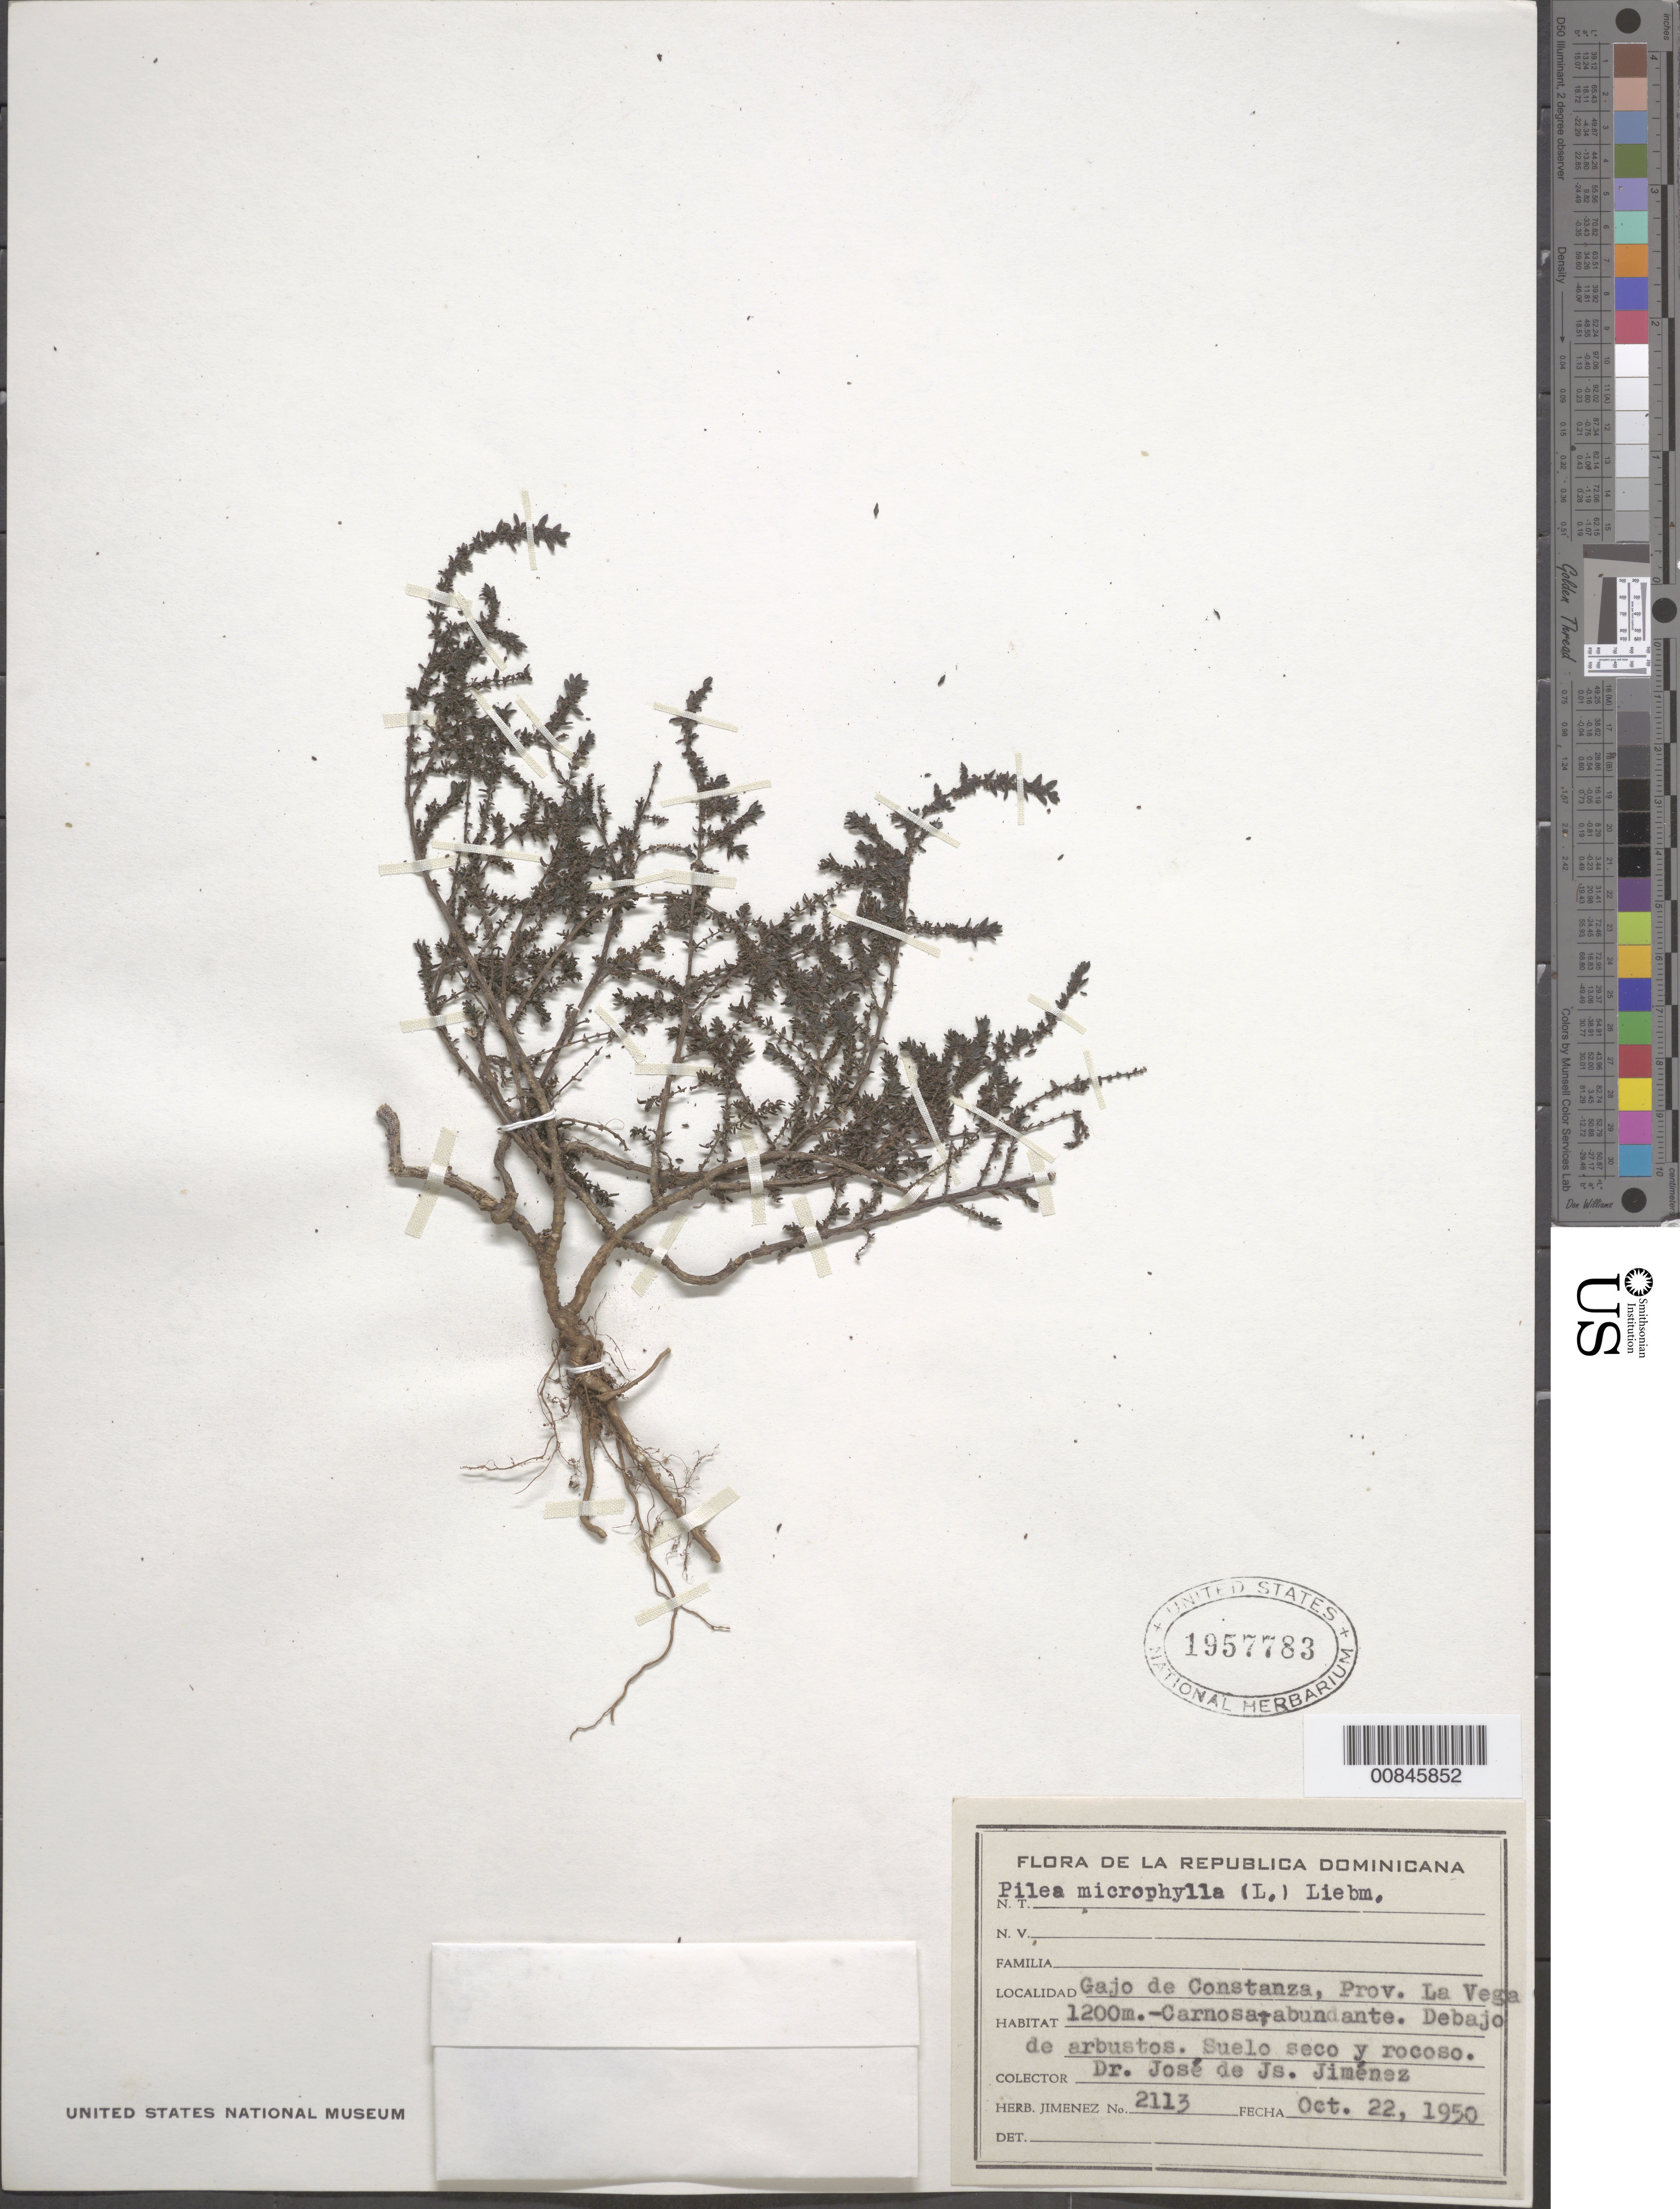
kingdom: Plantae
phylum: Tracheophyta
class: Magnoliopsida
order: Rosales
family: Urticaceae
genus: Pilea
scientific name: Pilea microphylla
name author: (L.) Liebm.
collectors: J. J. Jiménez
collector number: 2113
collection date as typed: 22 Oct 1950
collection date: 1950-10-22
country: Dominican Republic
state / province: La Vega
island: Hispaniola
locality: Gajo de Constanza.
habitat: Debajo de arbustos. Suelo seco y rocoso.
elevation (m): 1200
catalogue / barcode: US 1957783